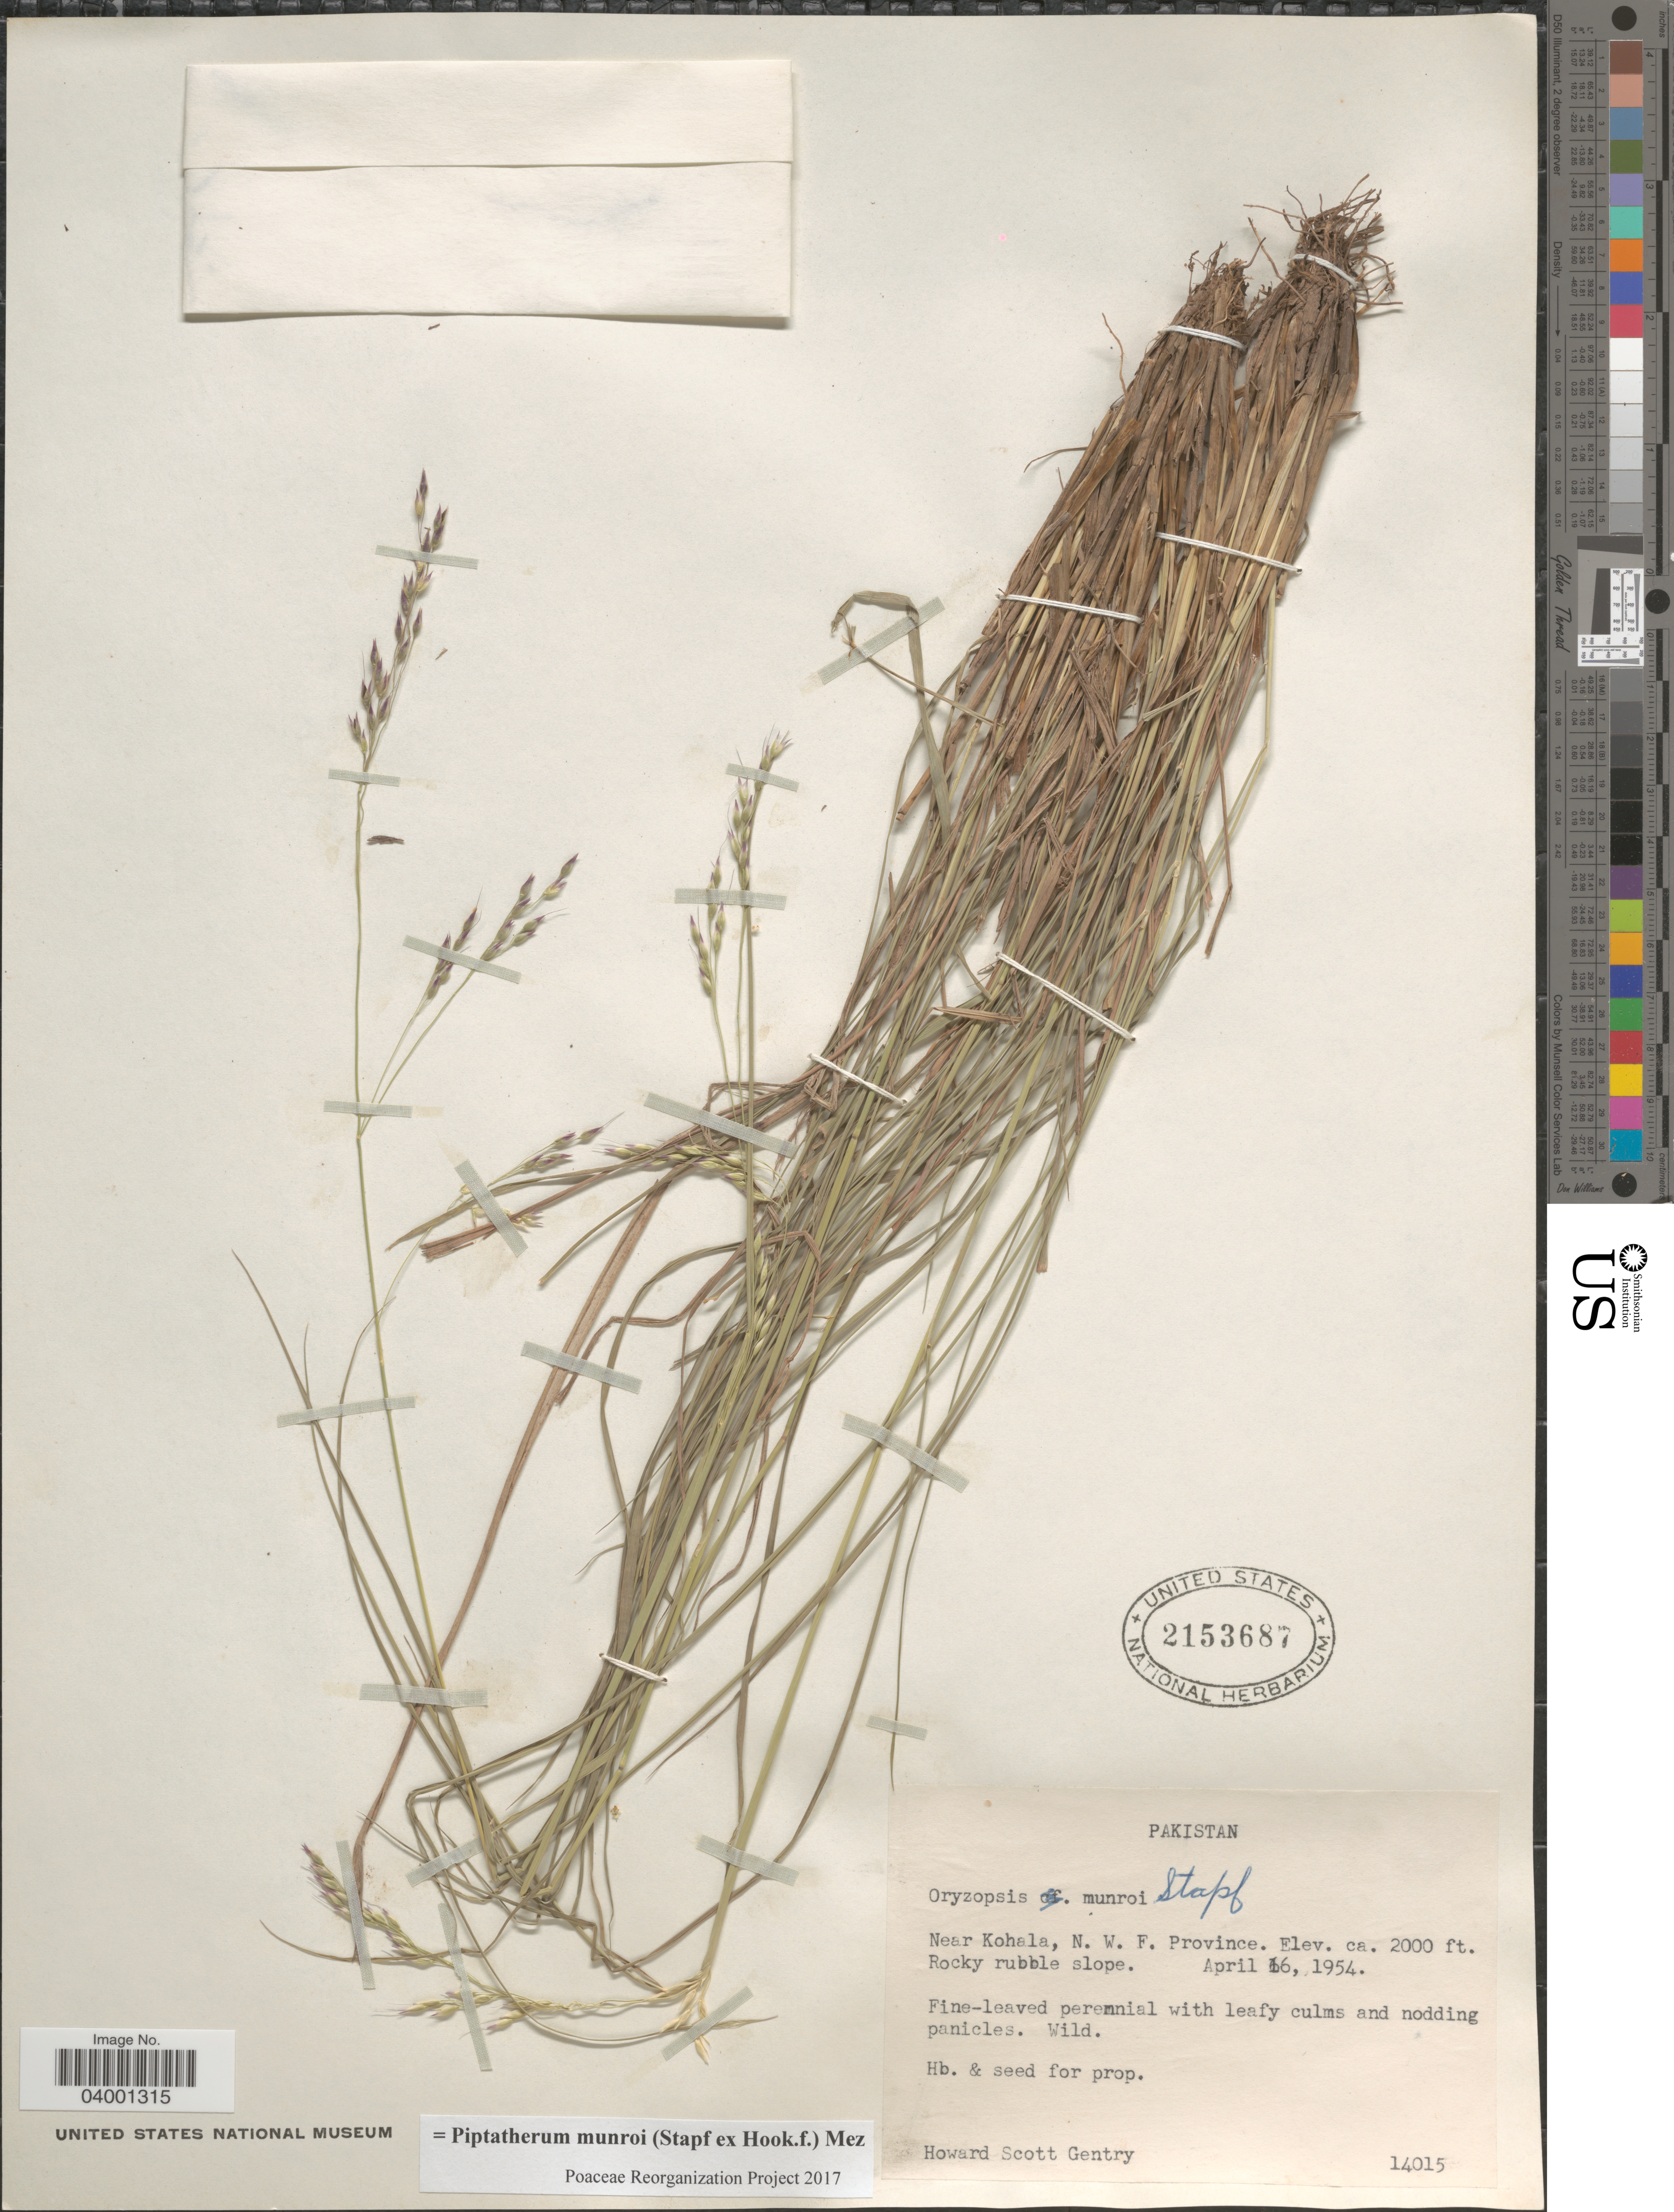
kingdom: Plantae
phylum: Tracheophyta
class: Liliopsida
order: Poales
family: Poaceae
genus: Piptatherum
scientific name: Piptatherum munroi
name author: (Stapf) Mez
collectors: H. S. Gentry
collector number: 14015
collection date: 1954-04-16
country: Pakistan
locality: Near Kohala, N. W. F. Province.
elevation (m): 610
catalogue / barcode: US 2153687